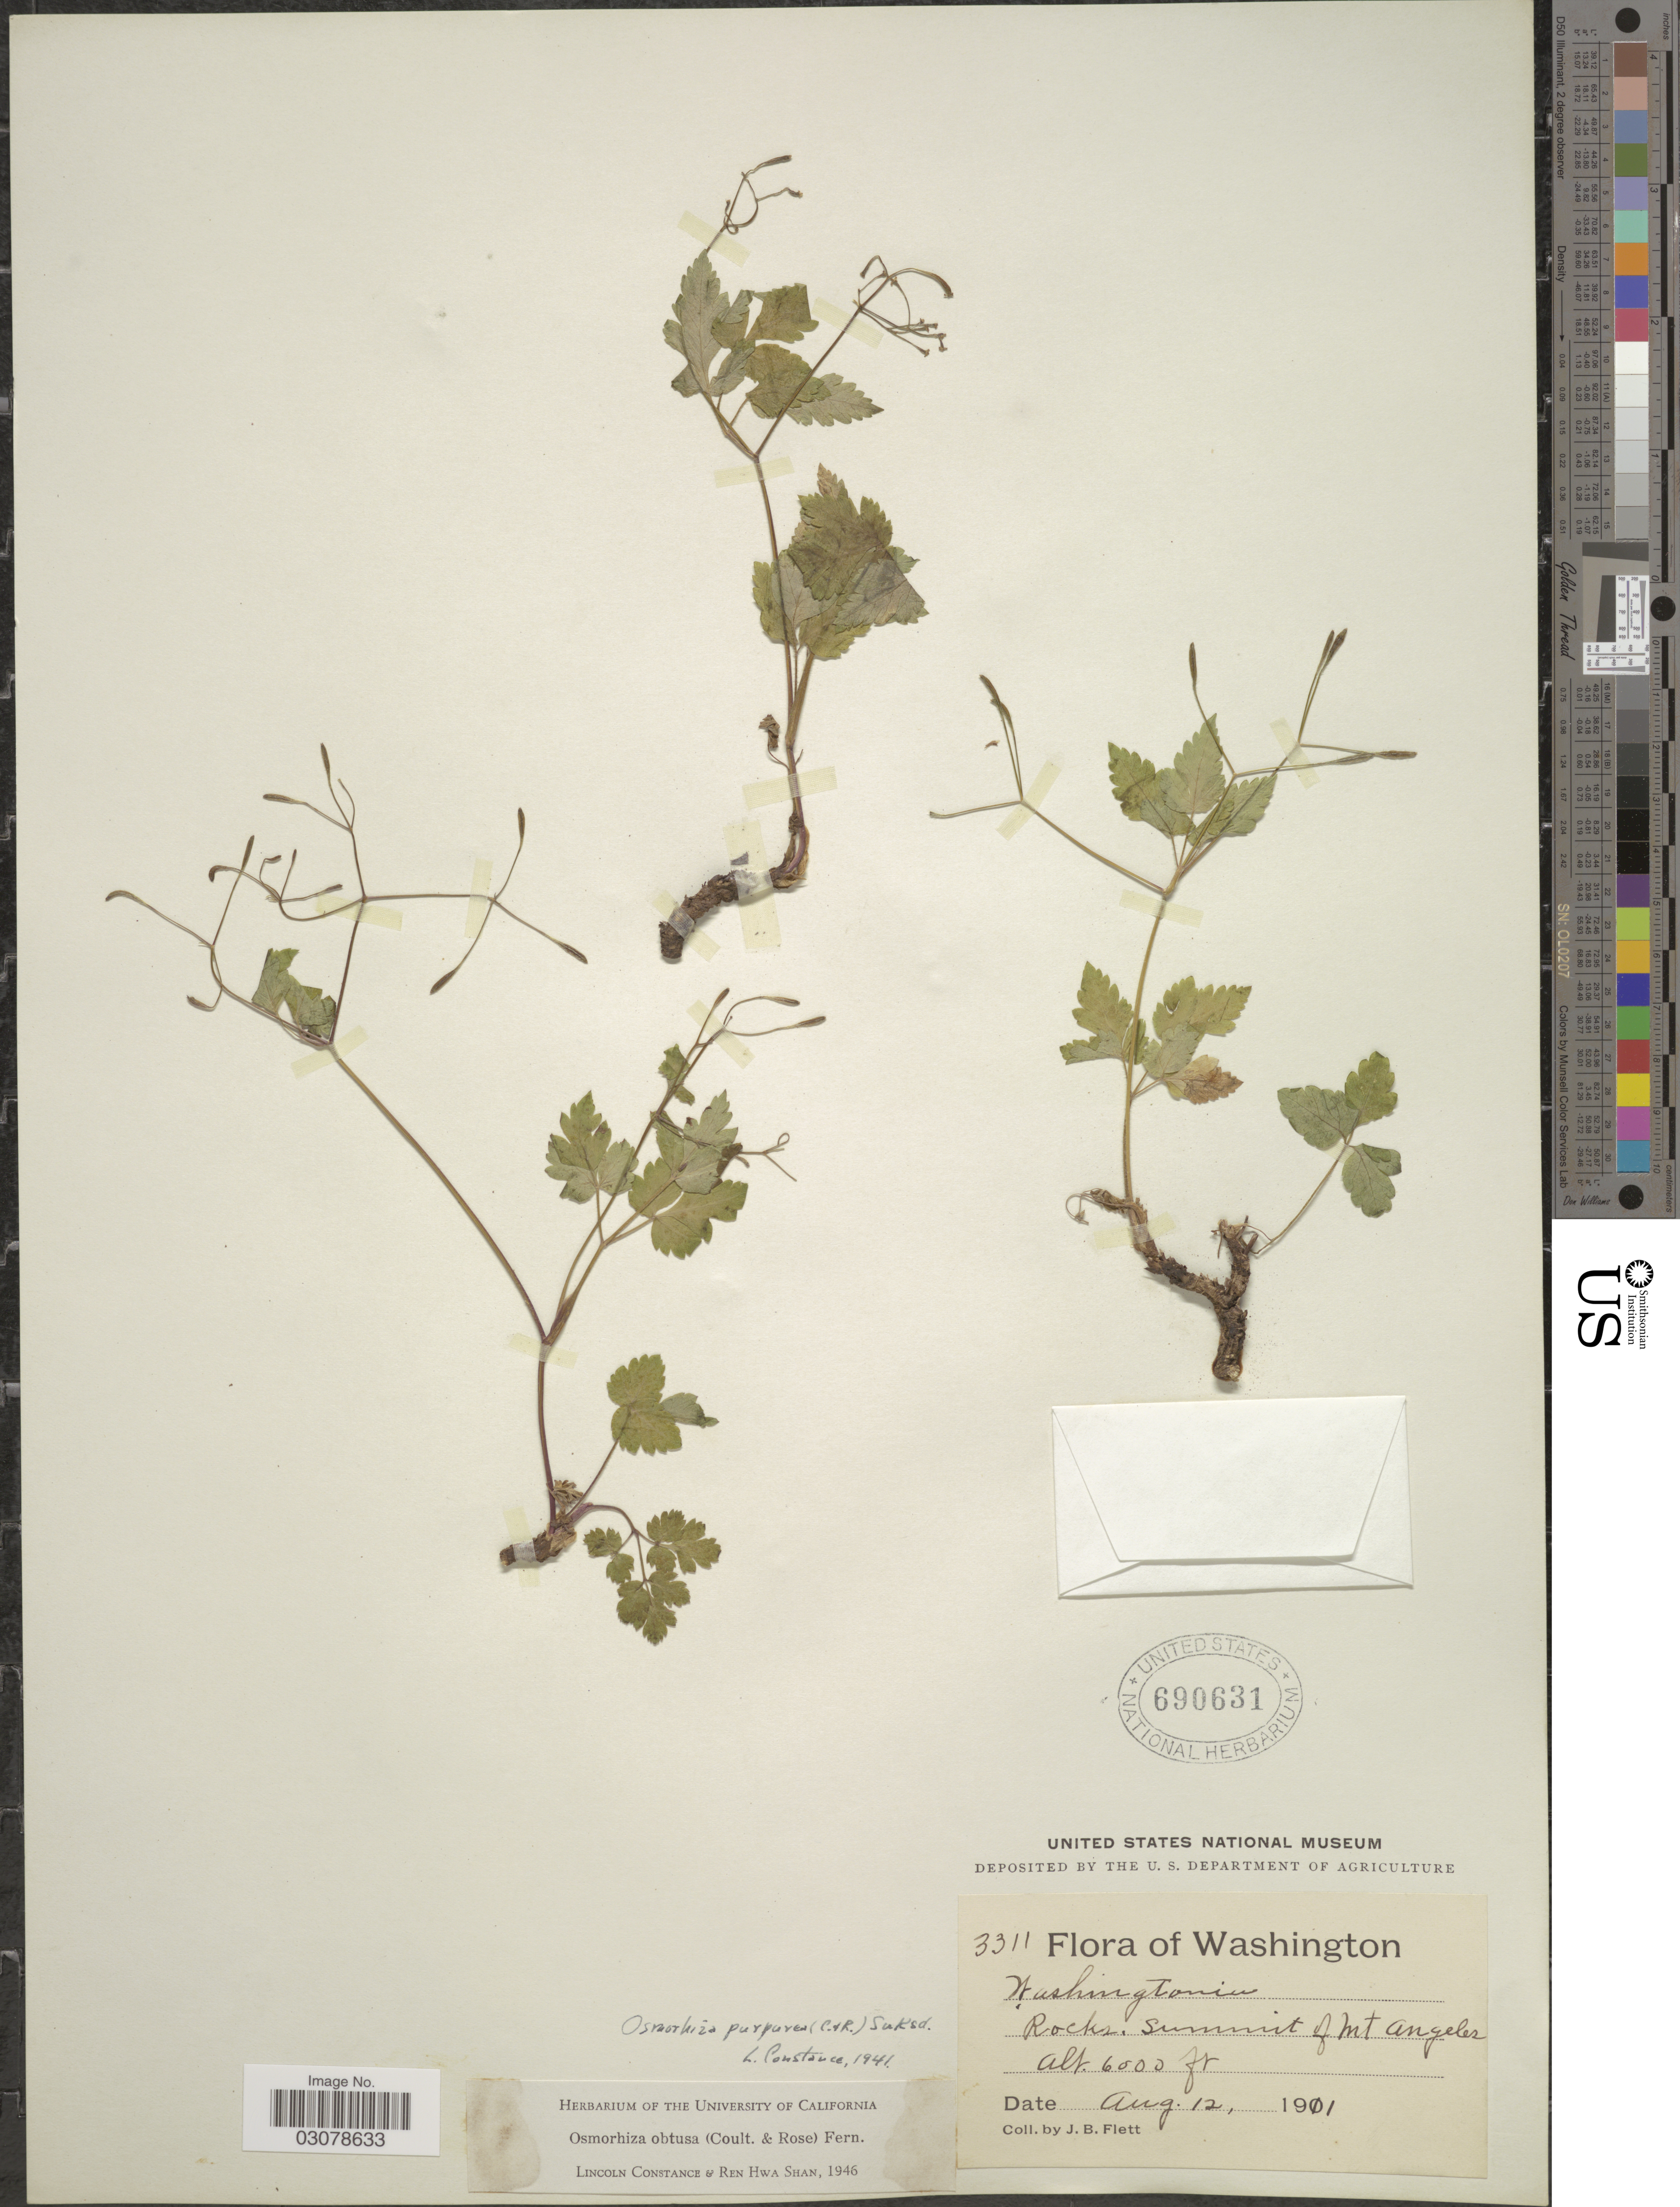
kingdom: Plantae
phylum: Tracheophyta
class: Magnoliopsida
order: Apiales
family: Apiaceae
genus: Osmorhiza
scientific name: Osmorhiza obtusa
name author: (J.M. Coult. & Rose) Fernald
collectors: J. Flett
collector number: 3311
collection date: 1911-08-12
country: United States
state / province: Washington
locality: Rocks summit of Mt Angeles.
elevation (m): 1829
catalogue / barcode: US 690631